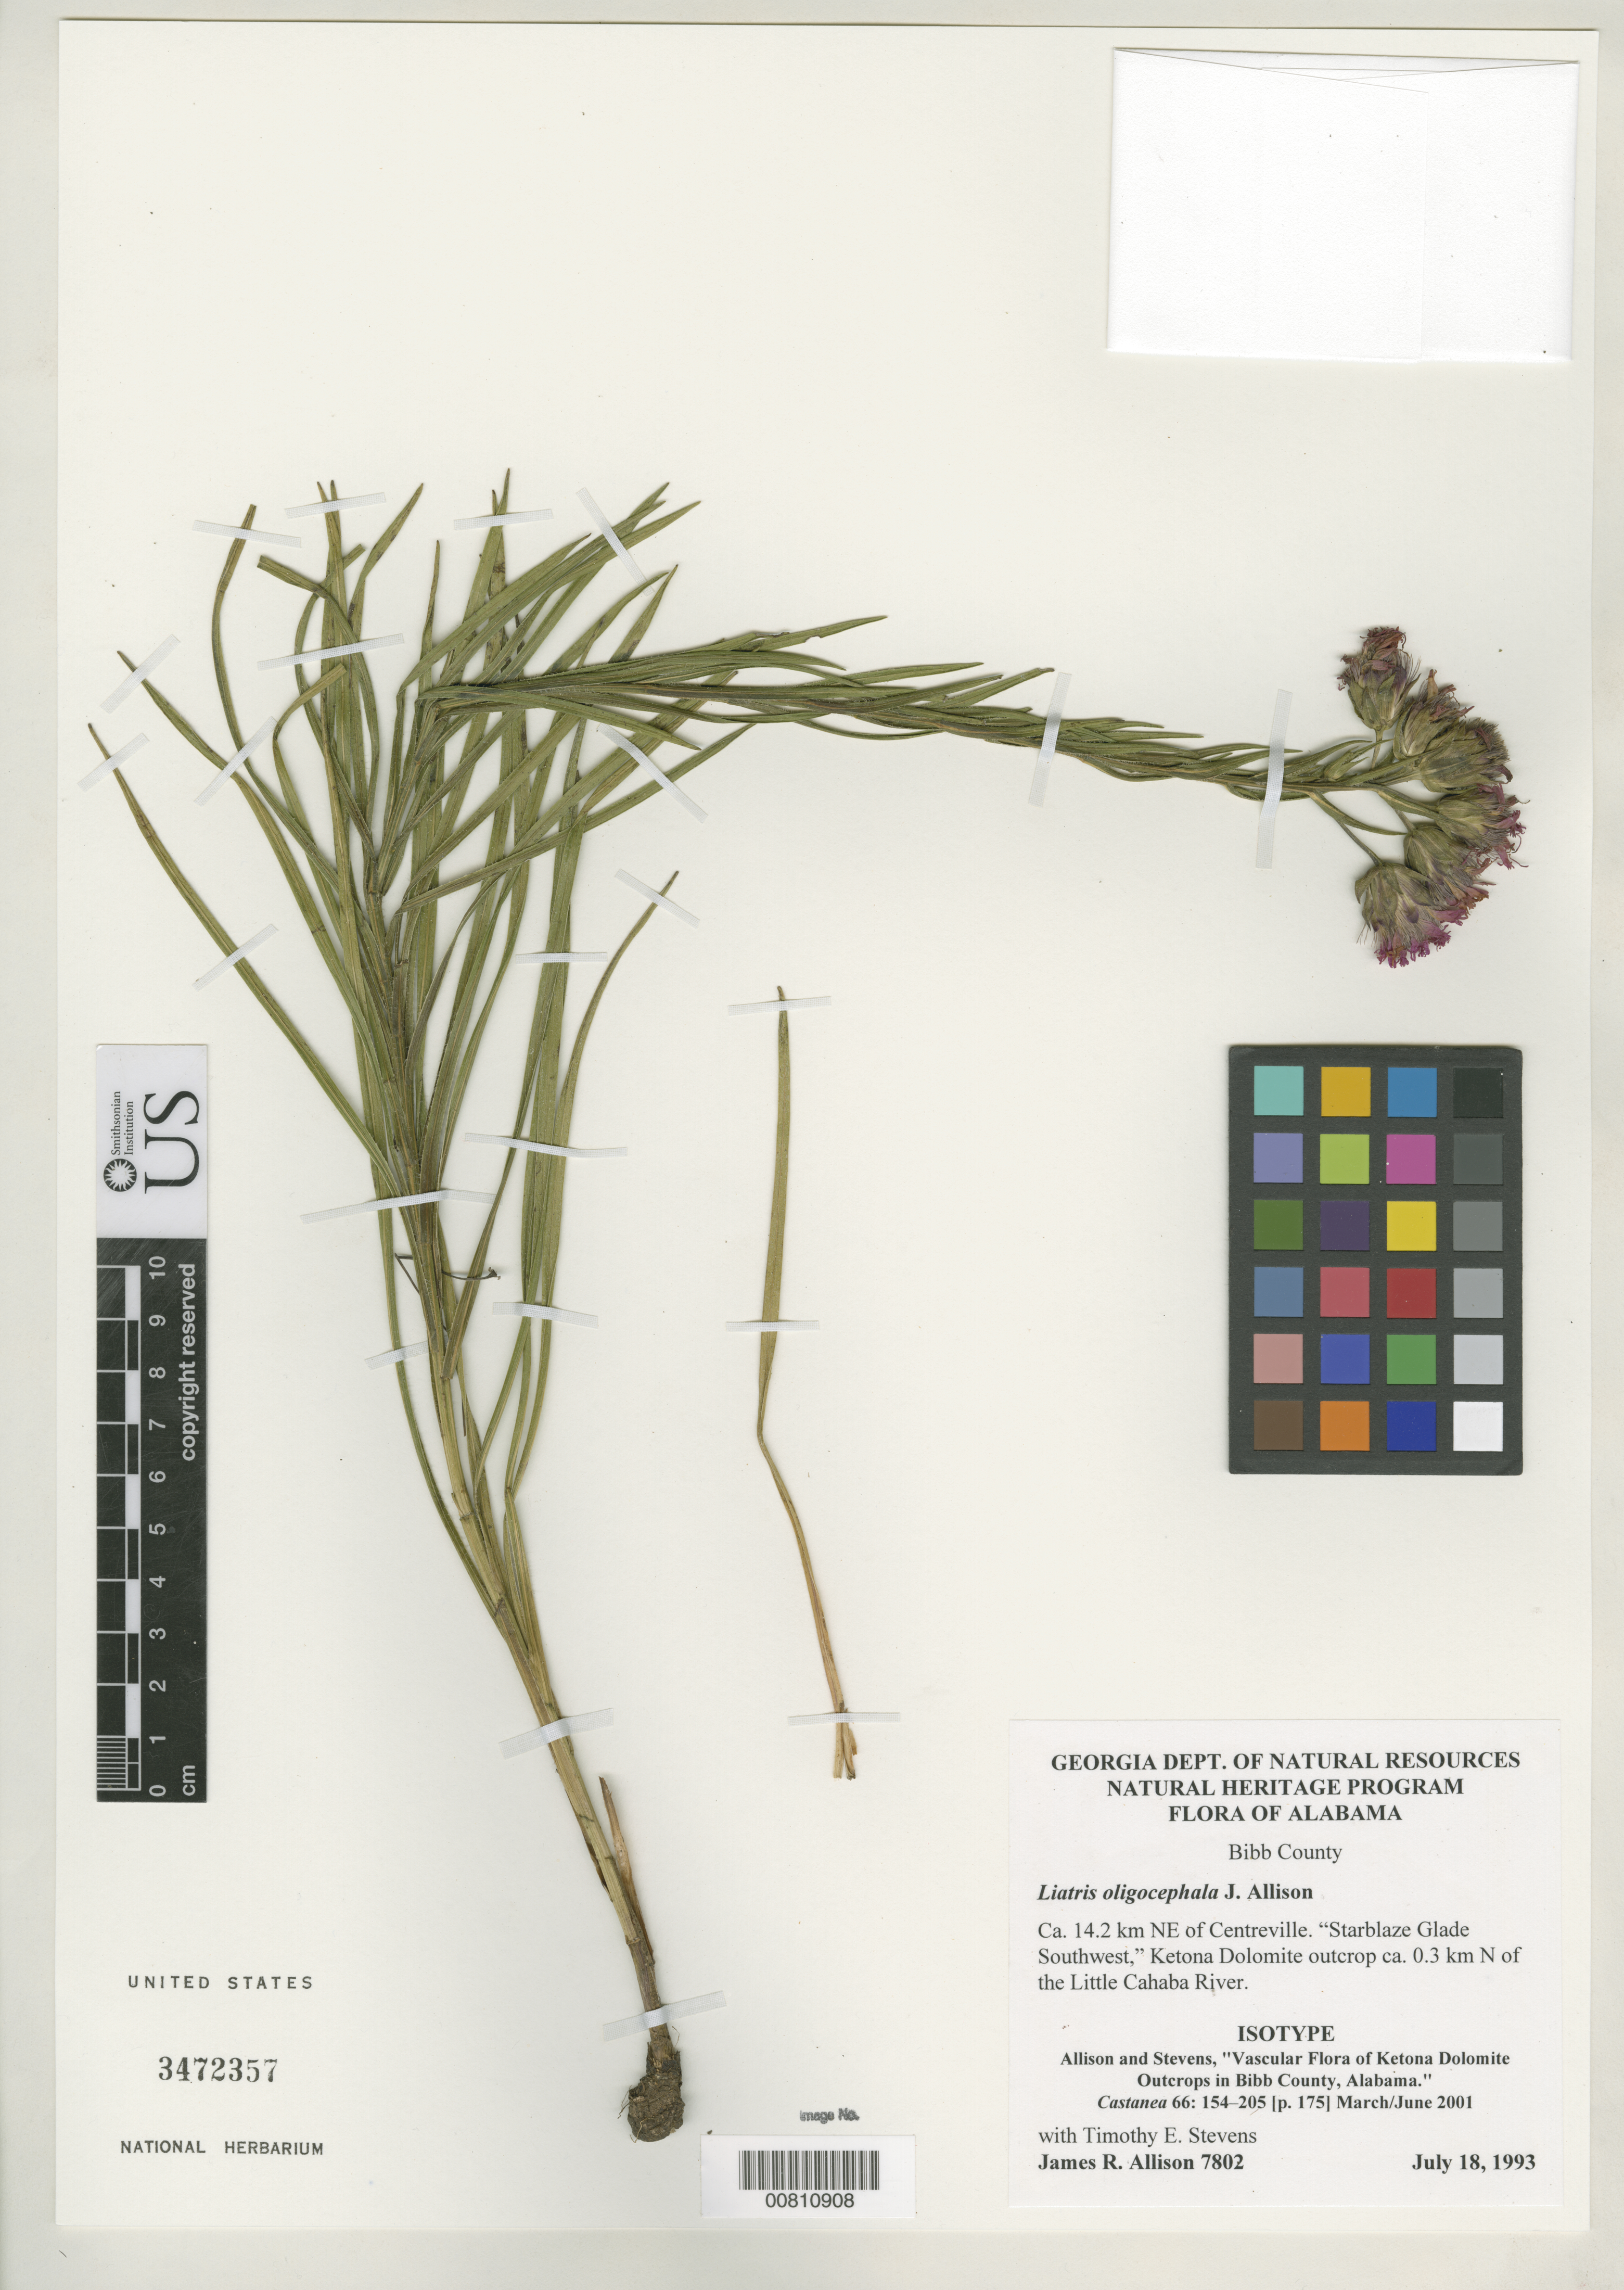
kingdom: Plantae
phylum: Tracheophyta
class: Magnoliopsida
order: Asterales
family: Asteraceae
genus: Liatris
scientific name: Liatris oligocephala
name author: J.R. Allison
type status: Isotype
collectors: J. R. Allison & T. Stevens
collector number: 7802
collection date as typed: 18 Jul 1993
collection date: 1993-07-18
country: United States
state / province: Alabama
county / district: Bibb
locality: Ca. 14.2 km NE of Centreville. "Starblaze Glade Southwest", Ketona Dolomite outcrop ca. 0.3 km N of the Little Cahaba River.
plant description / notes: Holotype at GH.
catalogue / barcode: US 3472357